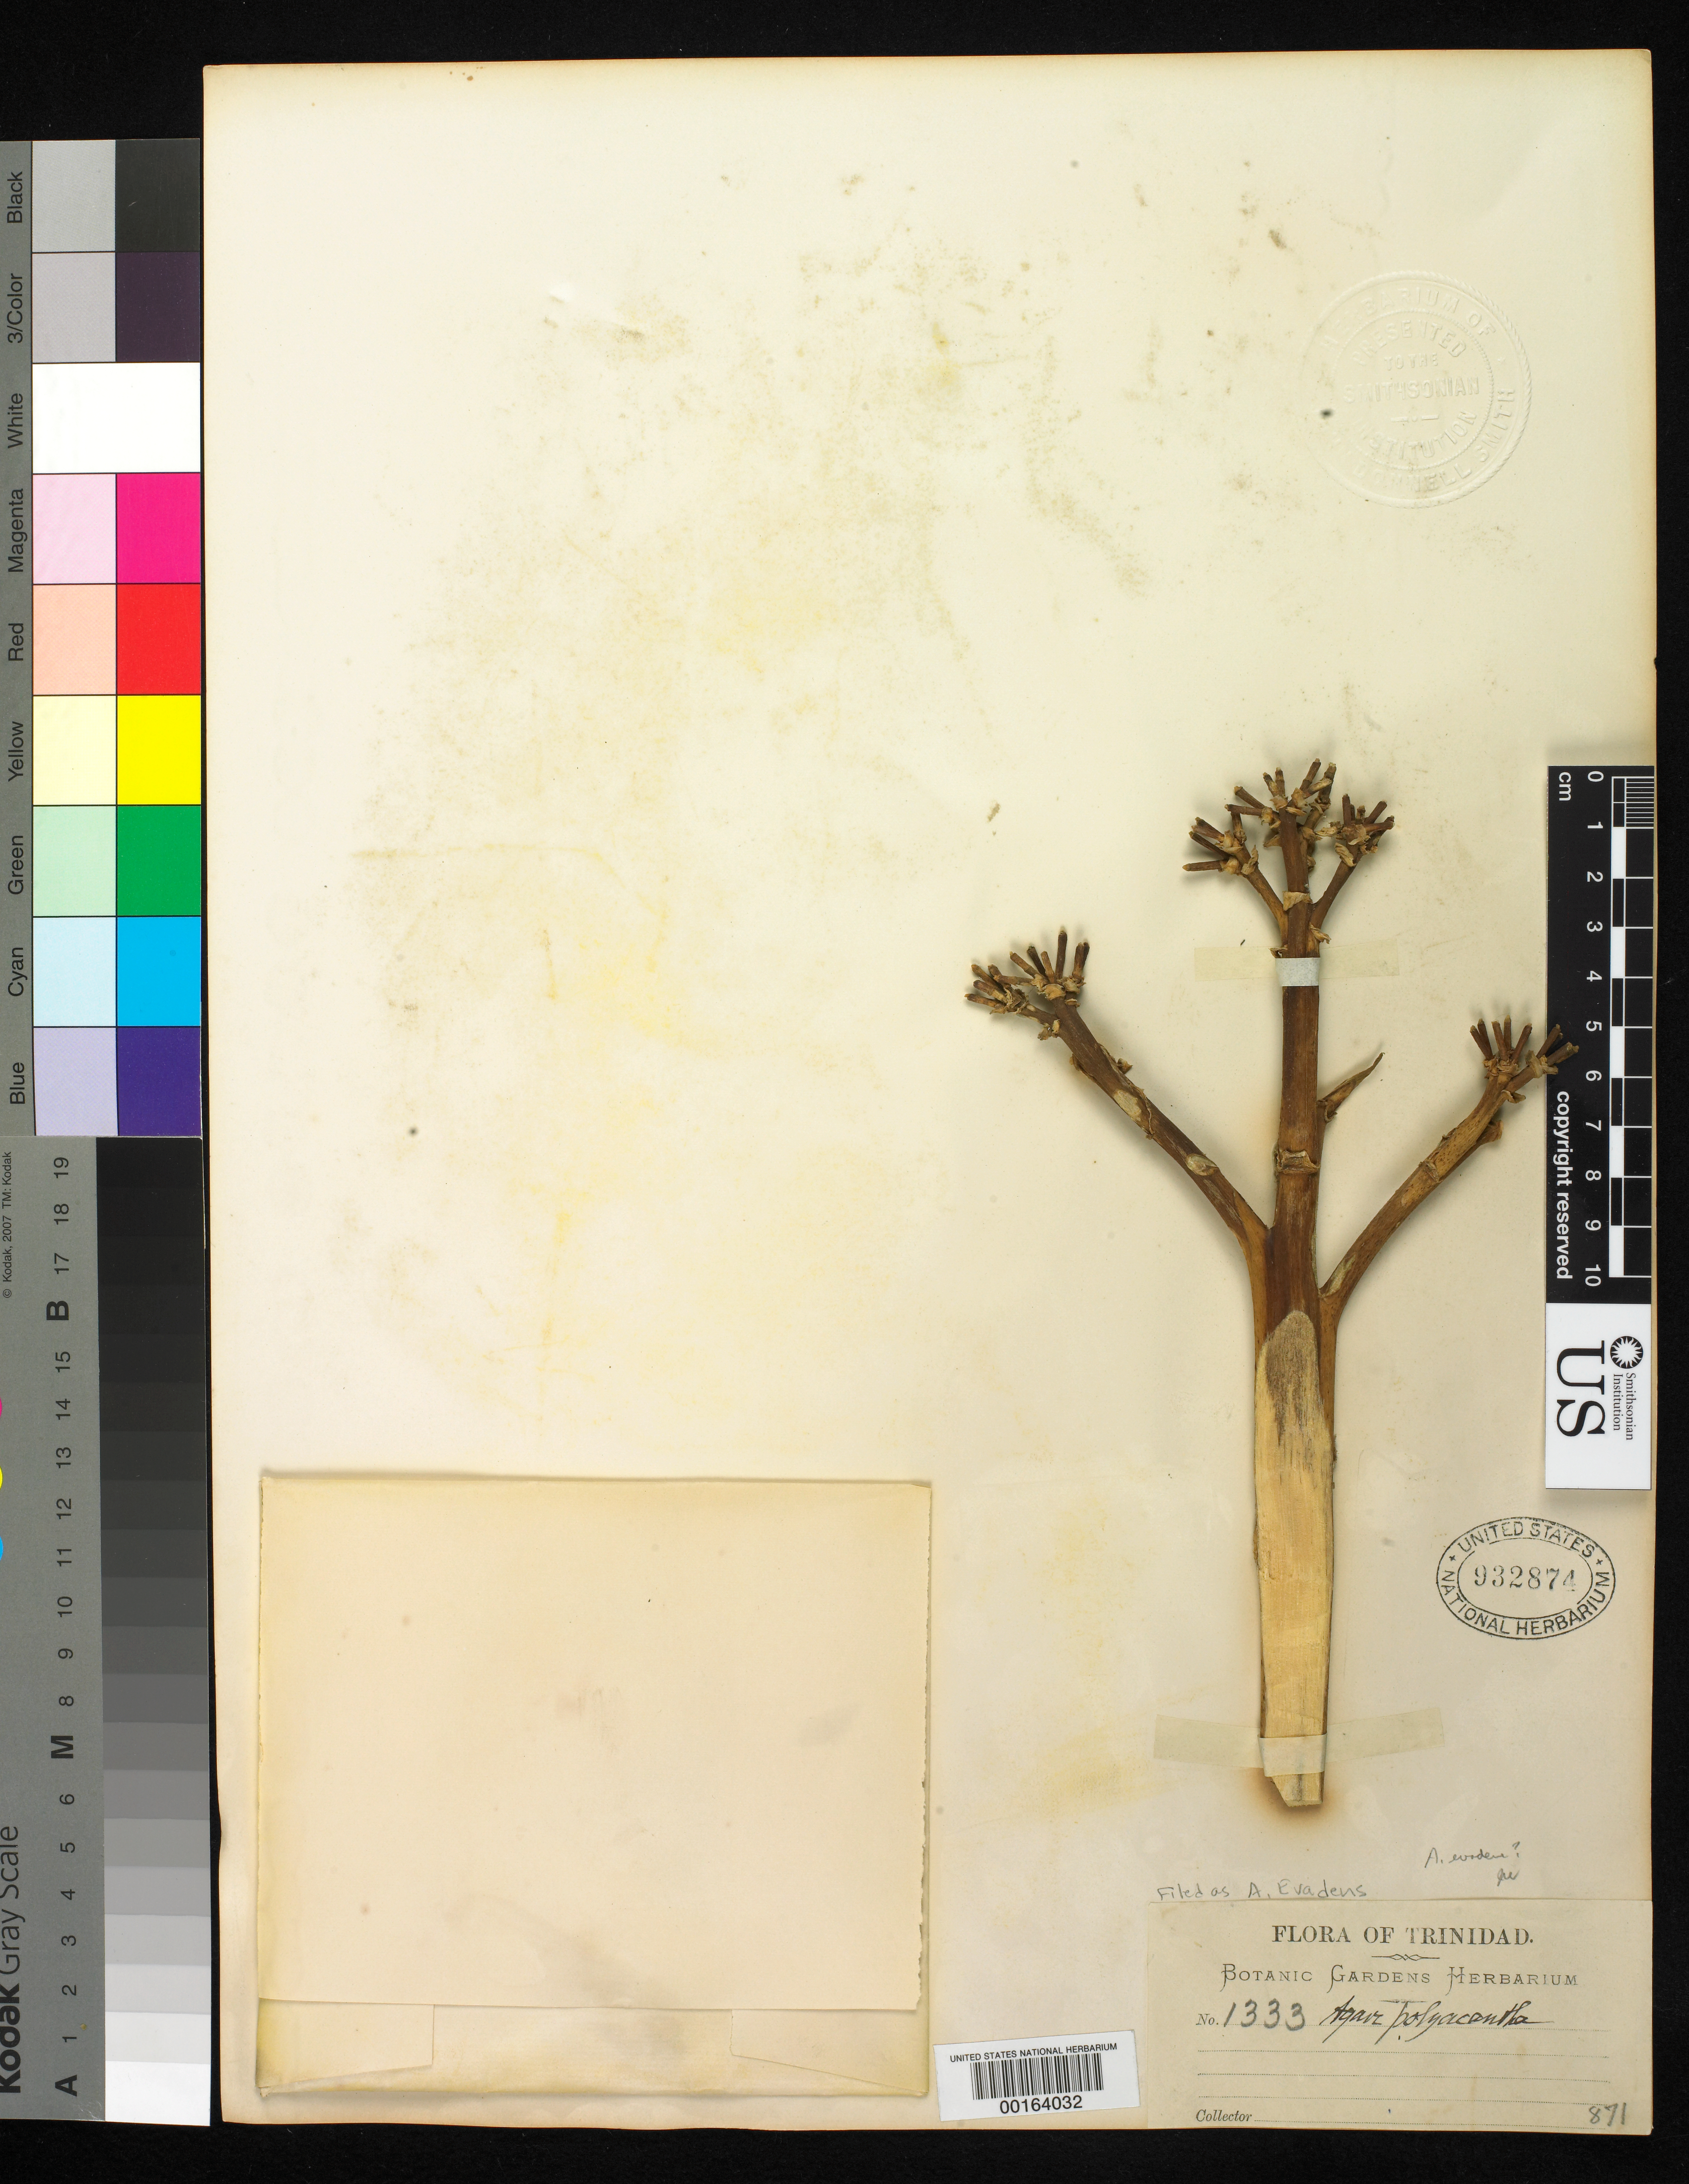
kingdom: Plantae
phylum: Tracheophyta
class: Liliopsida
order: Asparagales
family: Asparagaceae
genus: Agave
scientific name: Agave evadens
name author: Trel.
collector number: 1333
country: Trinidad and Tobago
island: Trinidad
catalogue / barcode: US 932874